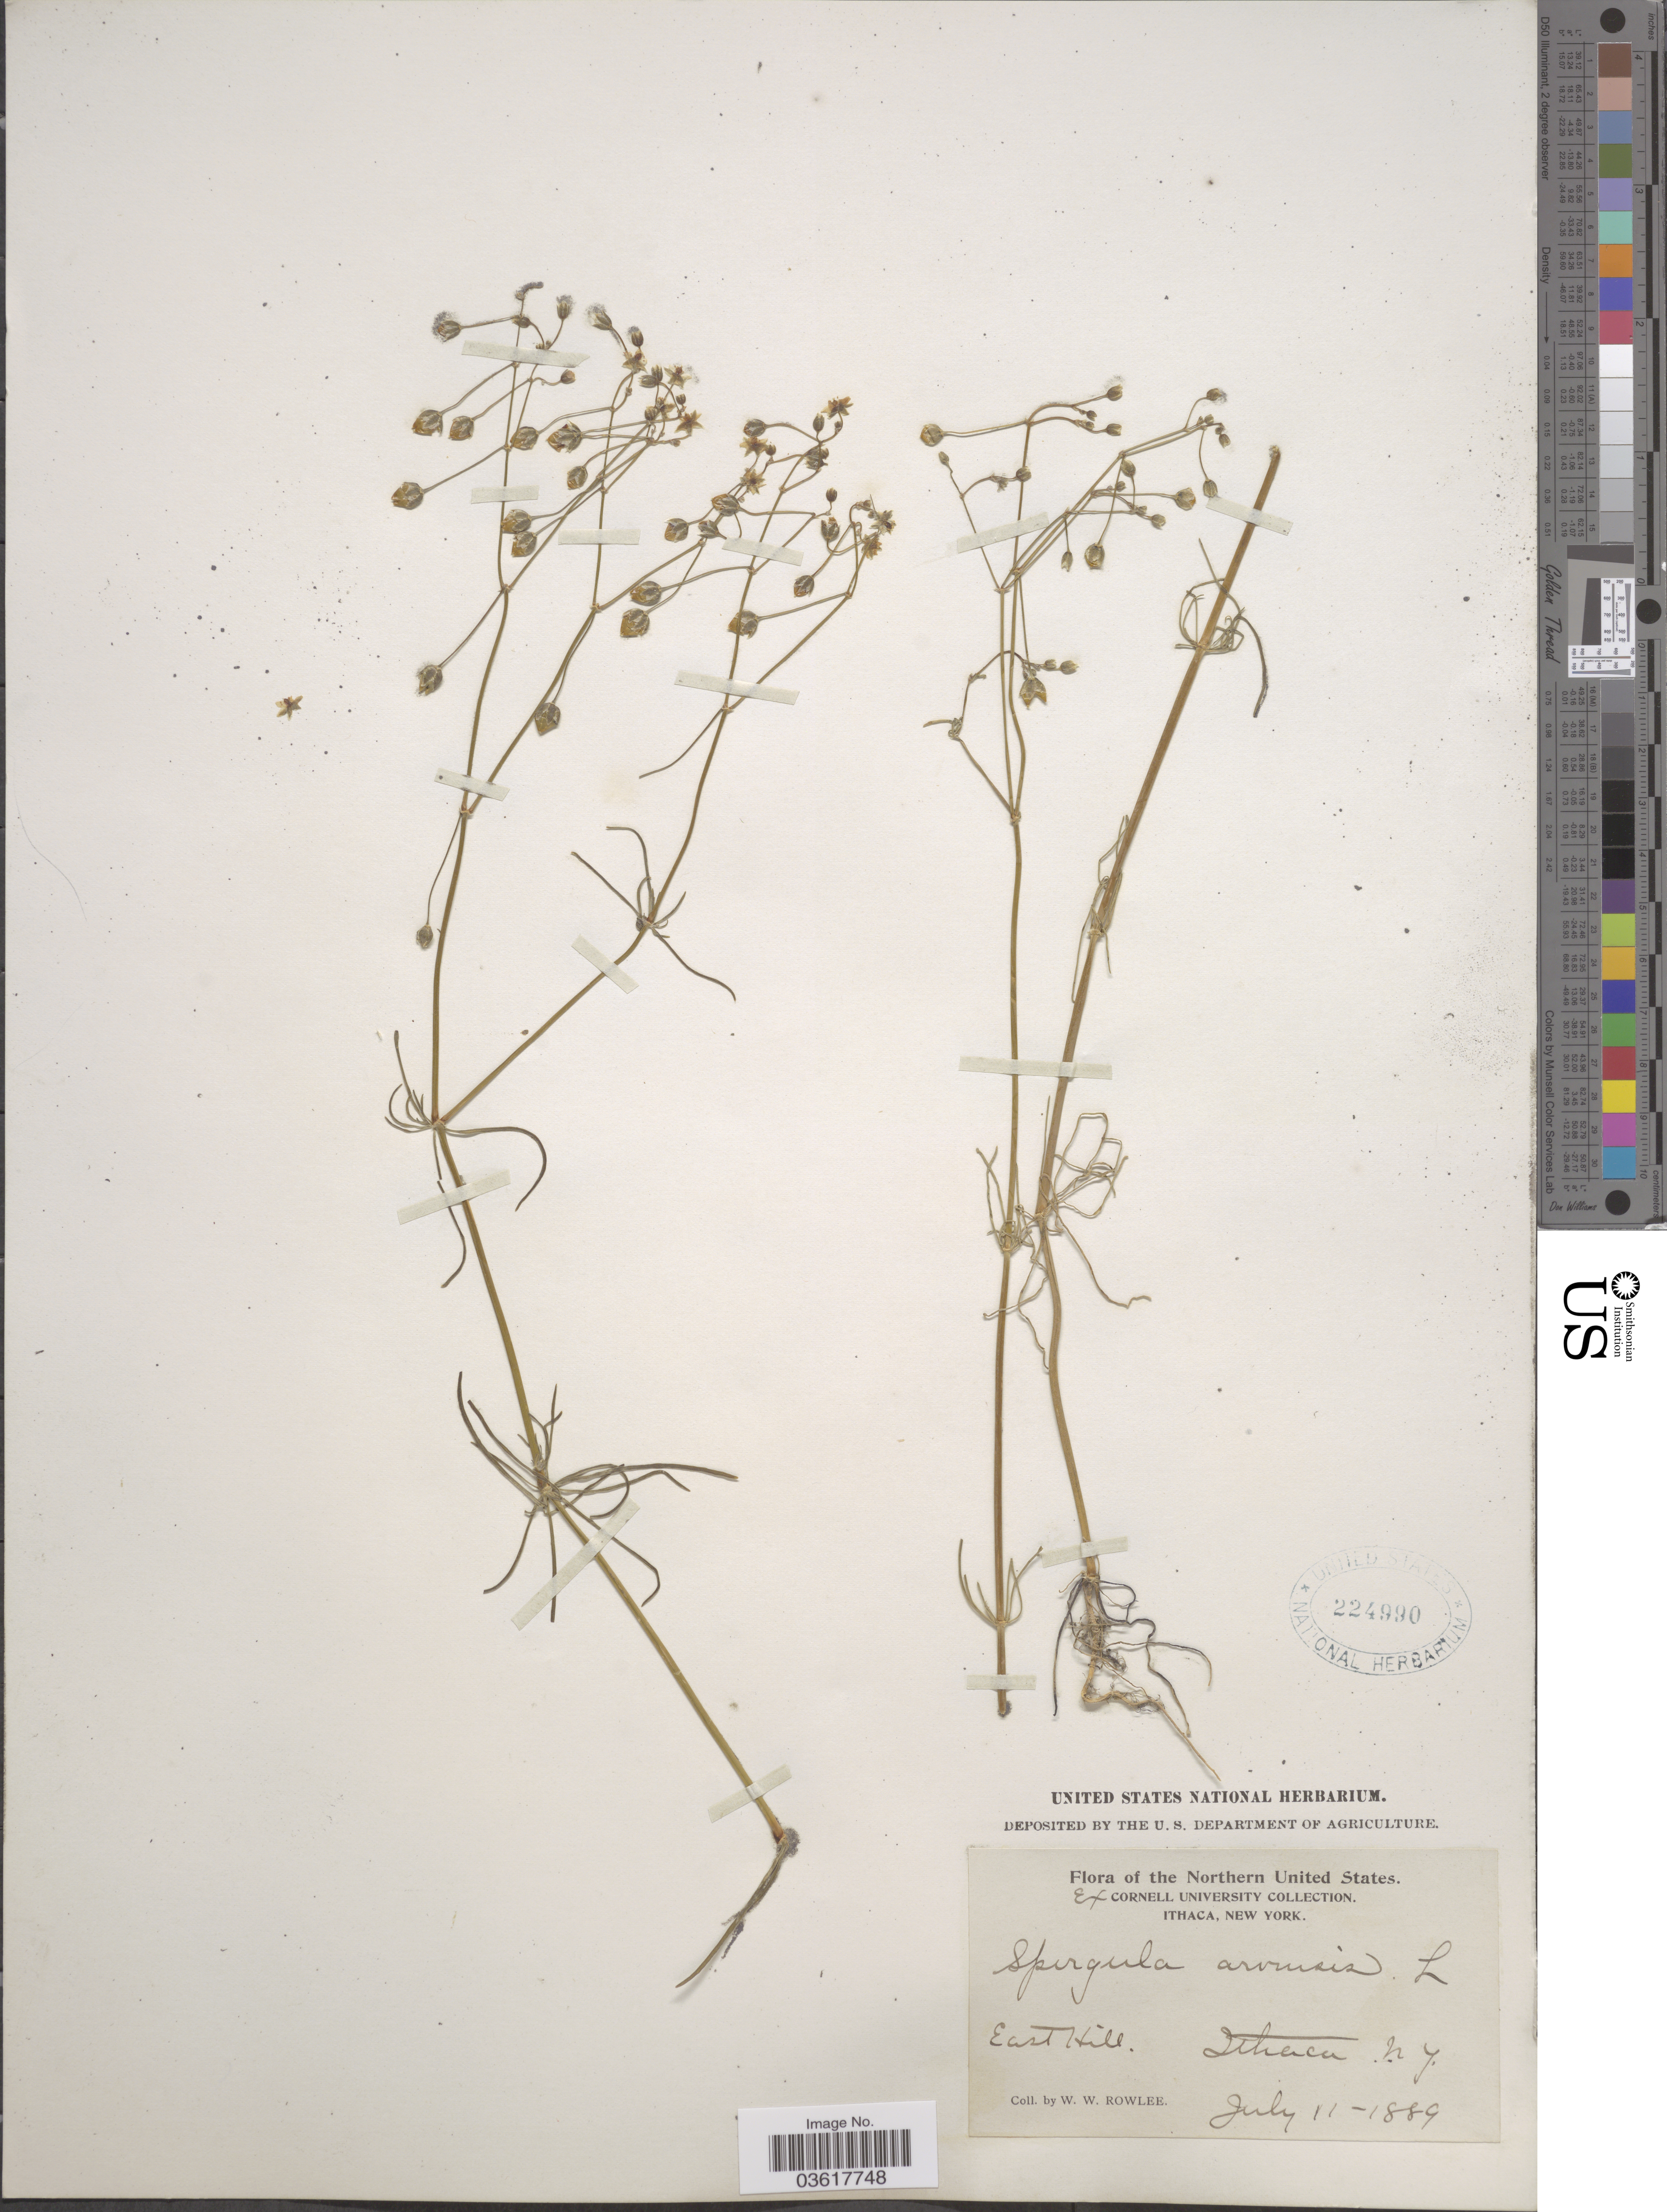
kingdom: Plantae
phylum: Tracheophyta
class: Magnoliopsida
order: Caryophyllales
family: Caryophyllaceae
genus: Spergula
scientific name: Spergula arvensis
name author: L.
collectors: W. W. Rowlee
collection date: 1889-07-11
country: United States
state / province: New York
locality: Northern United States. East Hill. Ithaca.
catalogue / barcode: US 224990